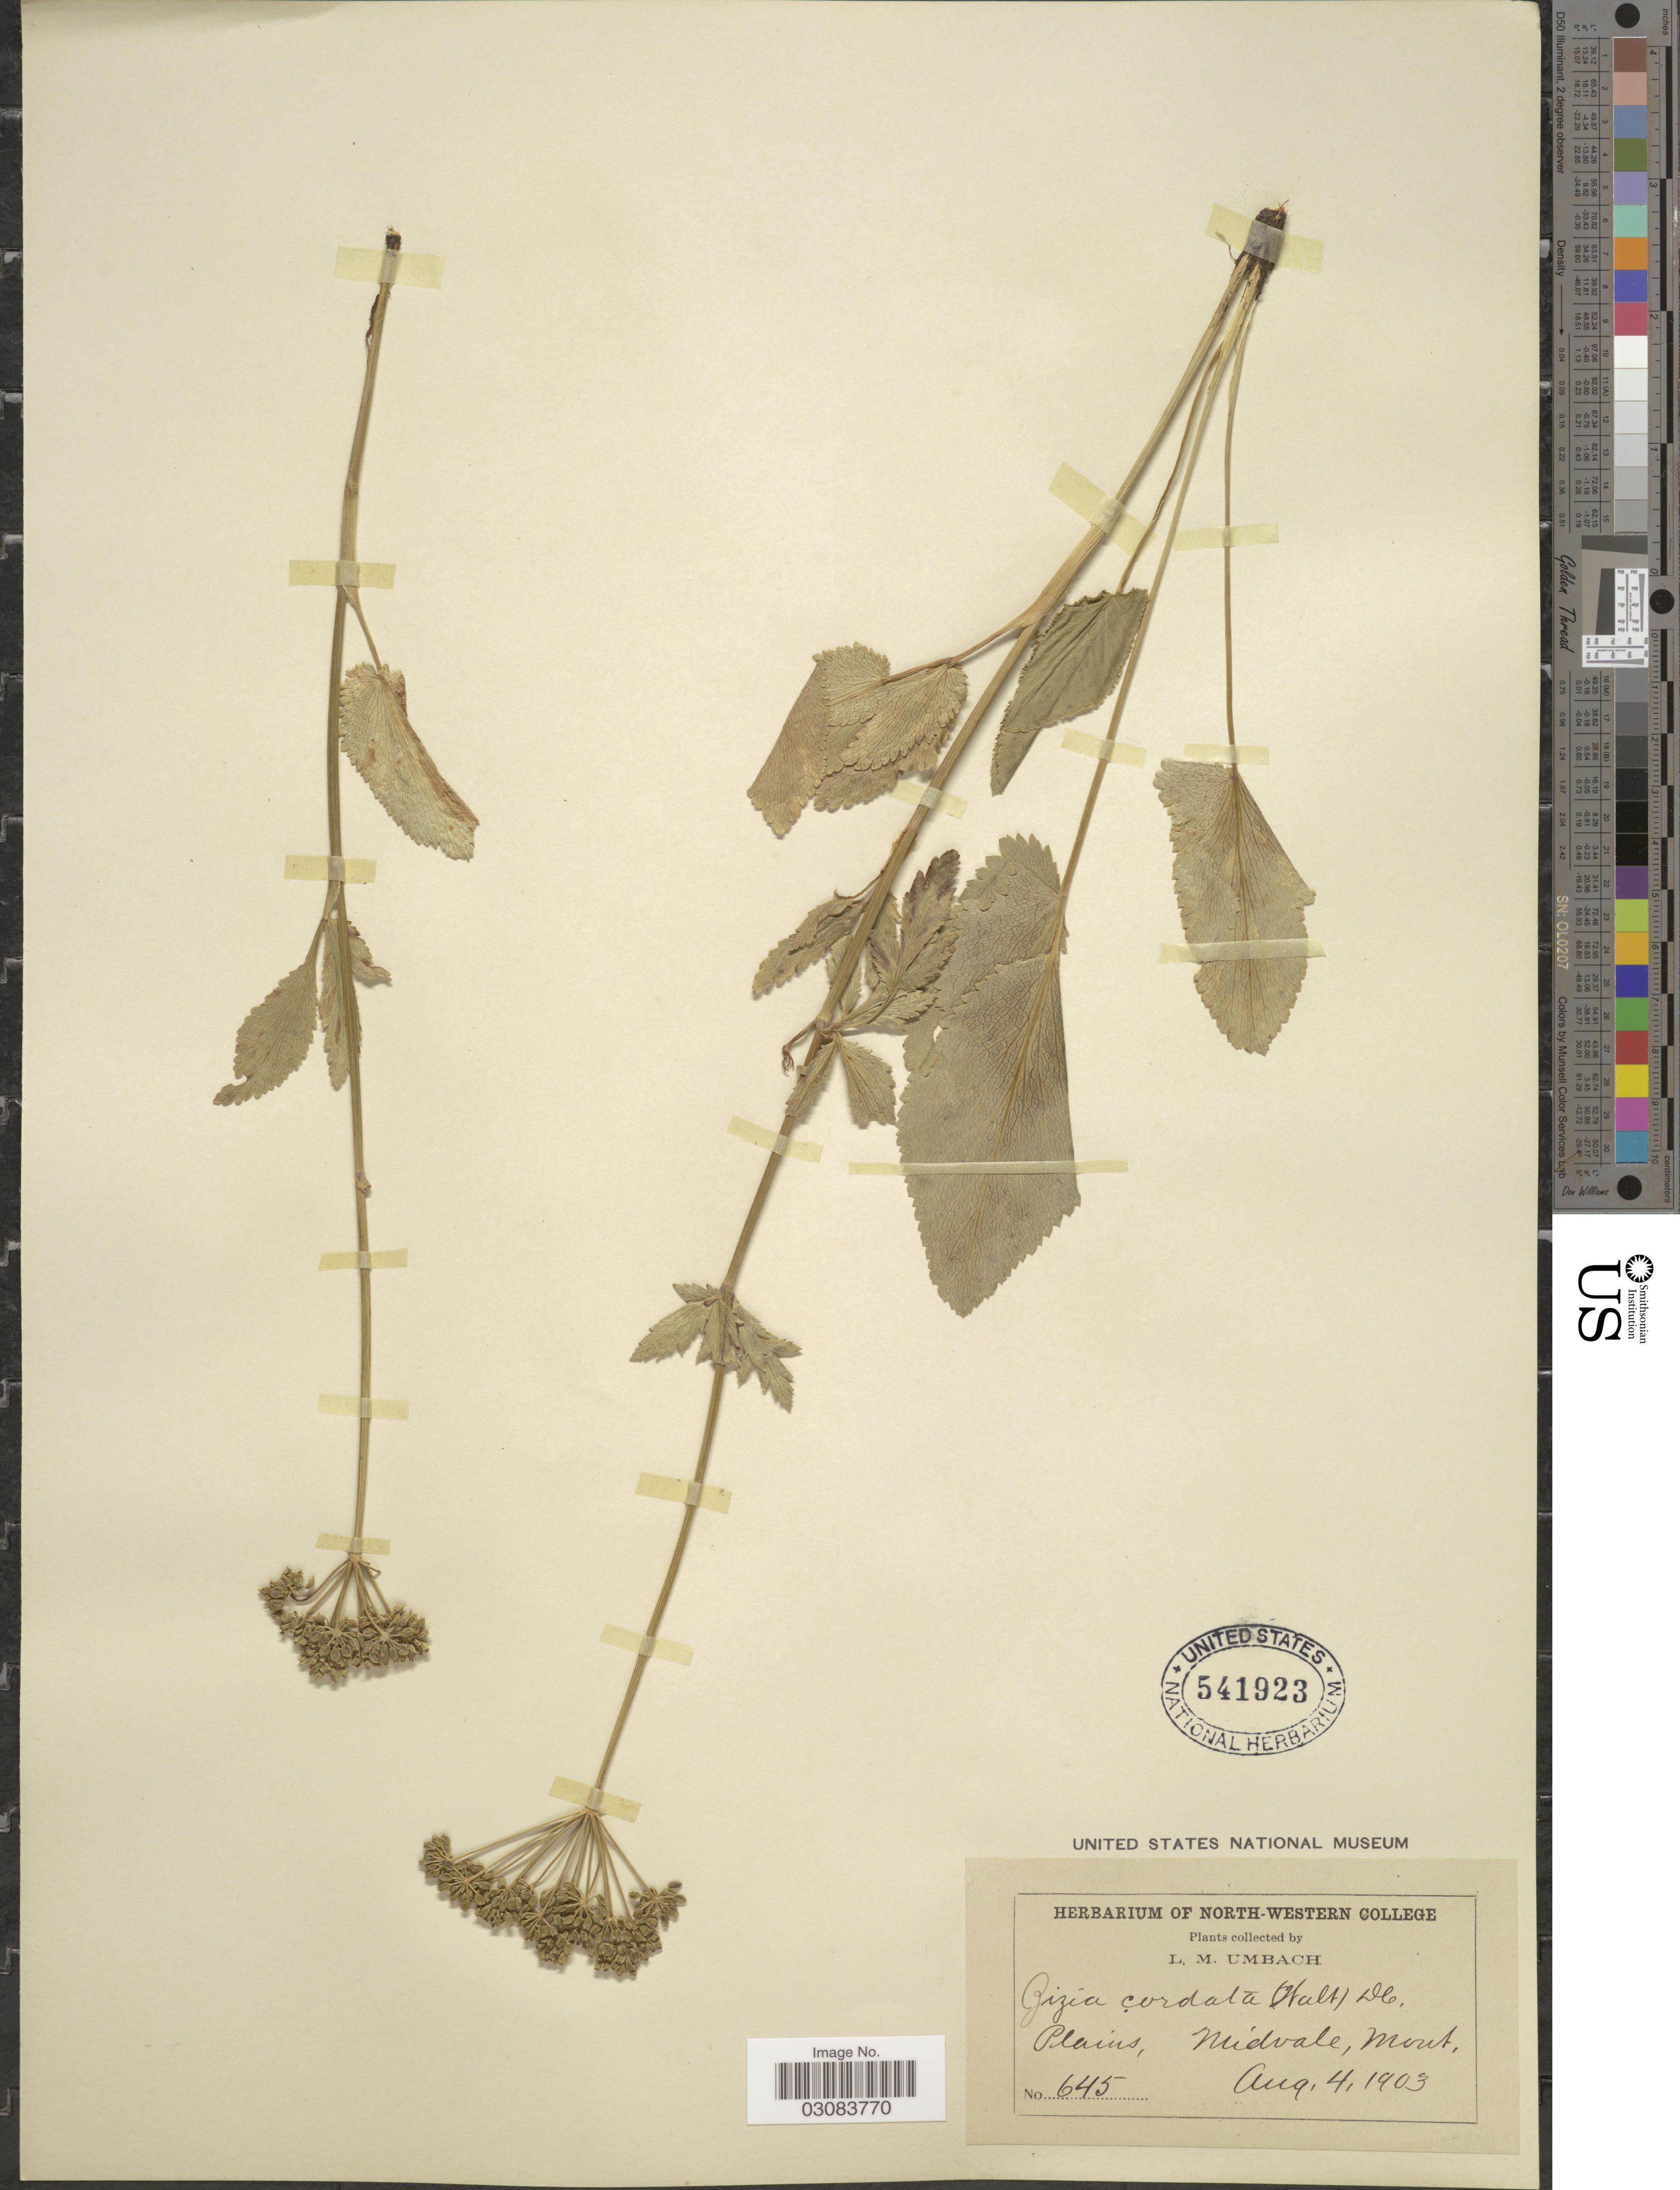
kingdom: Plantae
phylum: Tracheophyta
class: Magnoliopsida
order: Apiales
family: Apiaceae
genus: Zizia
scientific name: Zizia aptera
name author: (A. Gray) Fernald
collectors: L. M. Umbach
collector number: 645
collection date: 1903-08-04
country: United States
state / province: Montana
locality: Plains, Midvale.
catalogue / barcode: US 541923